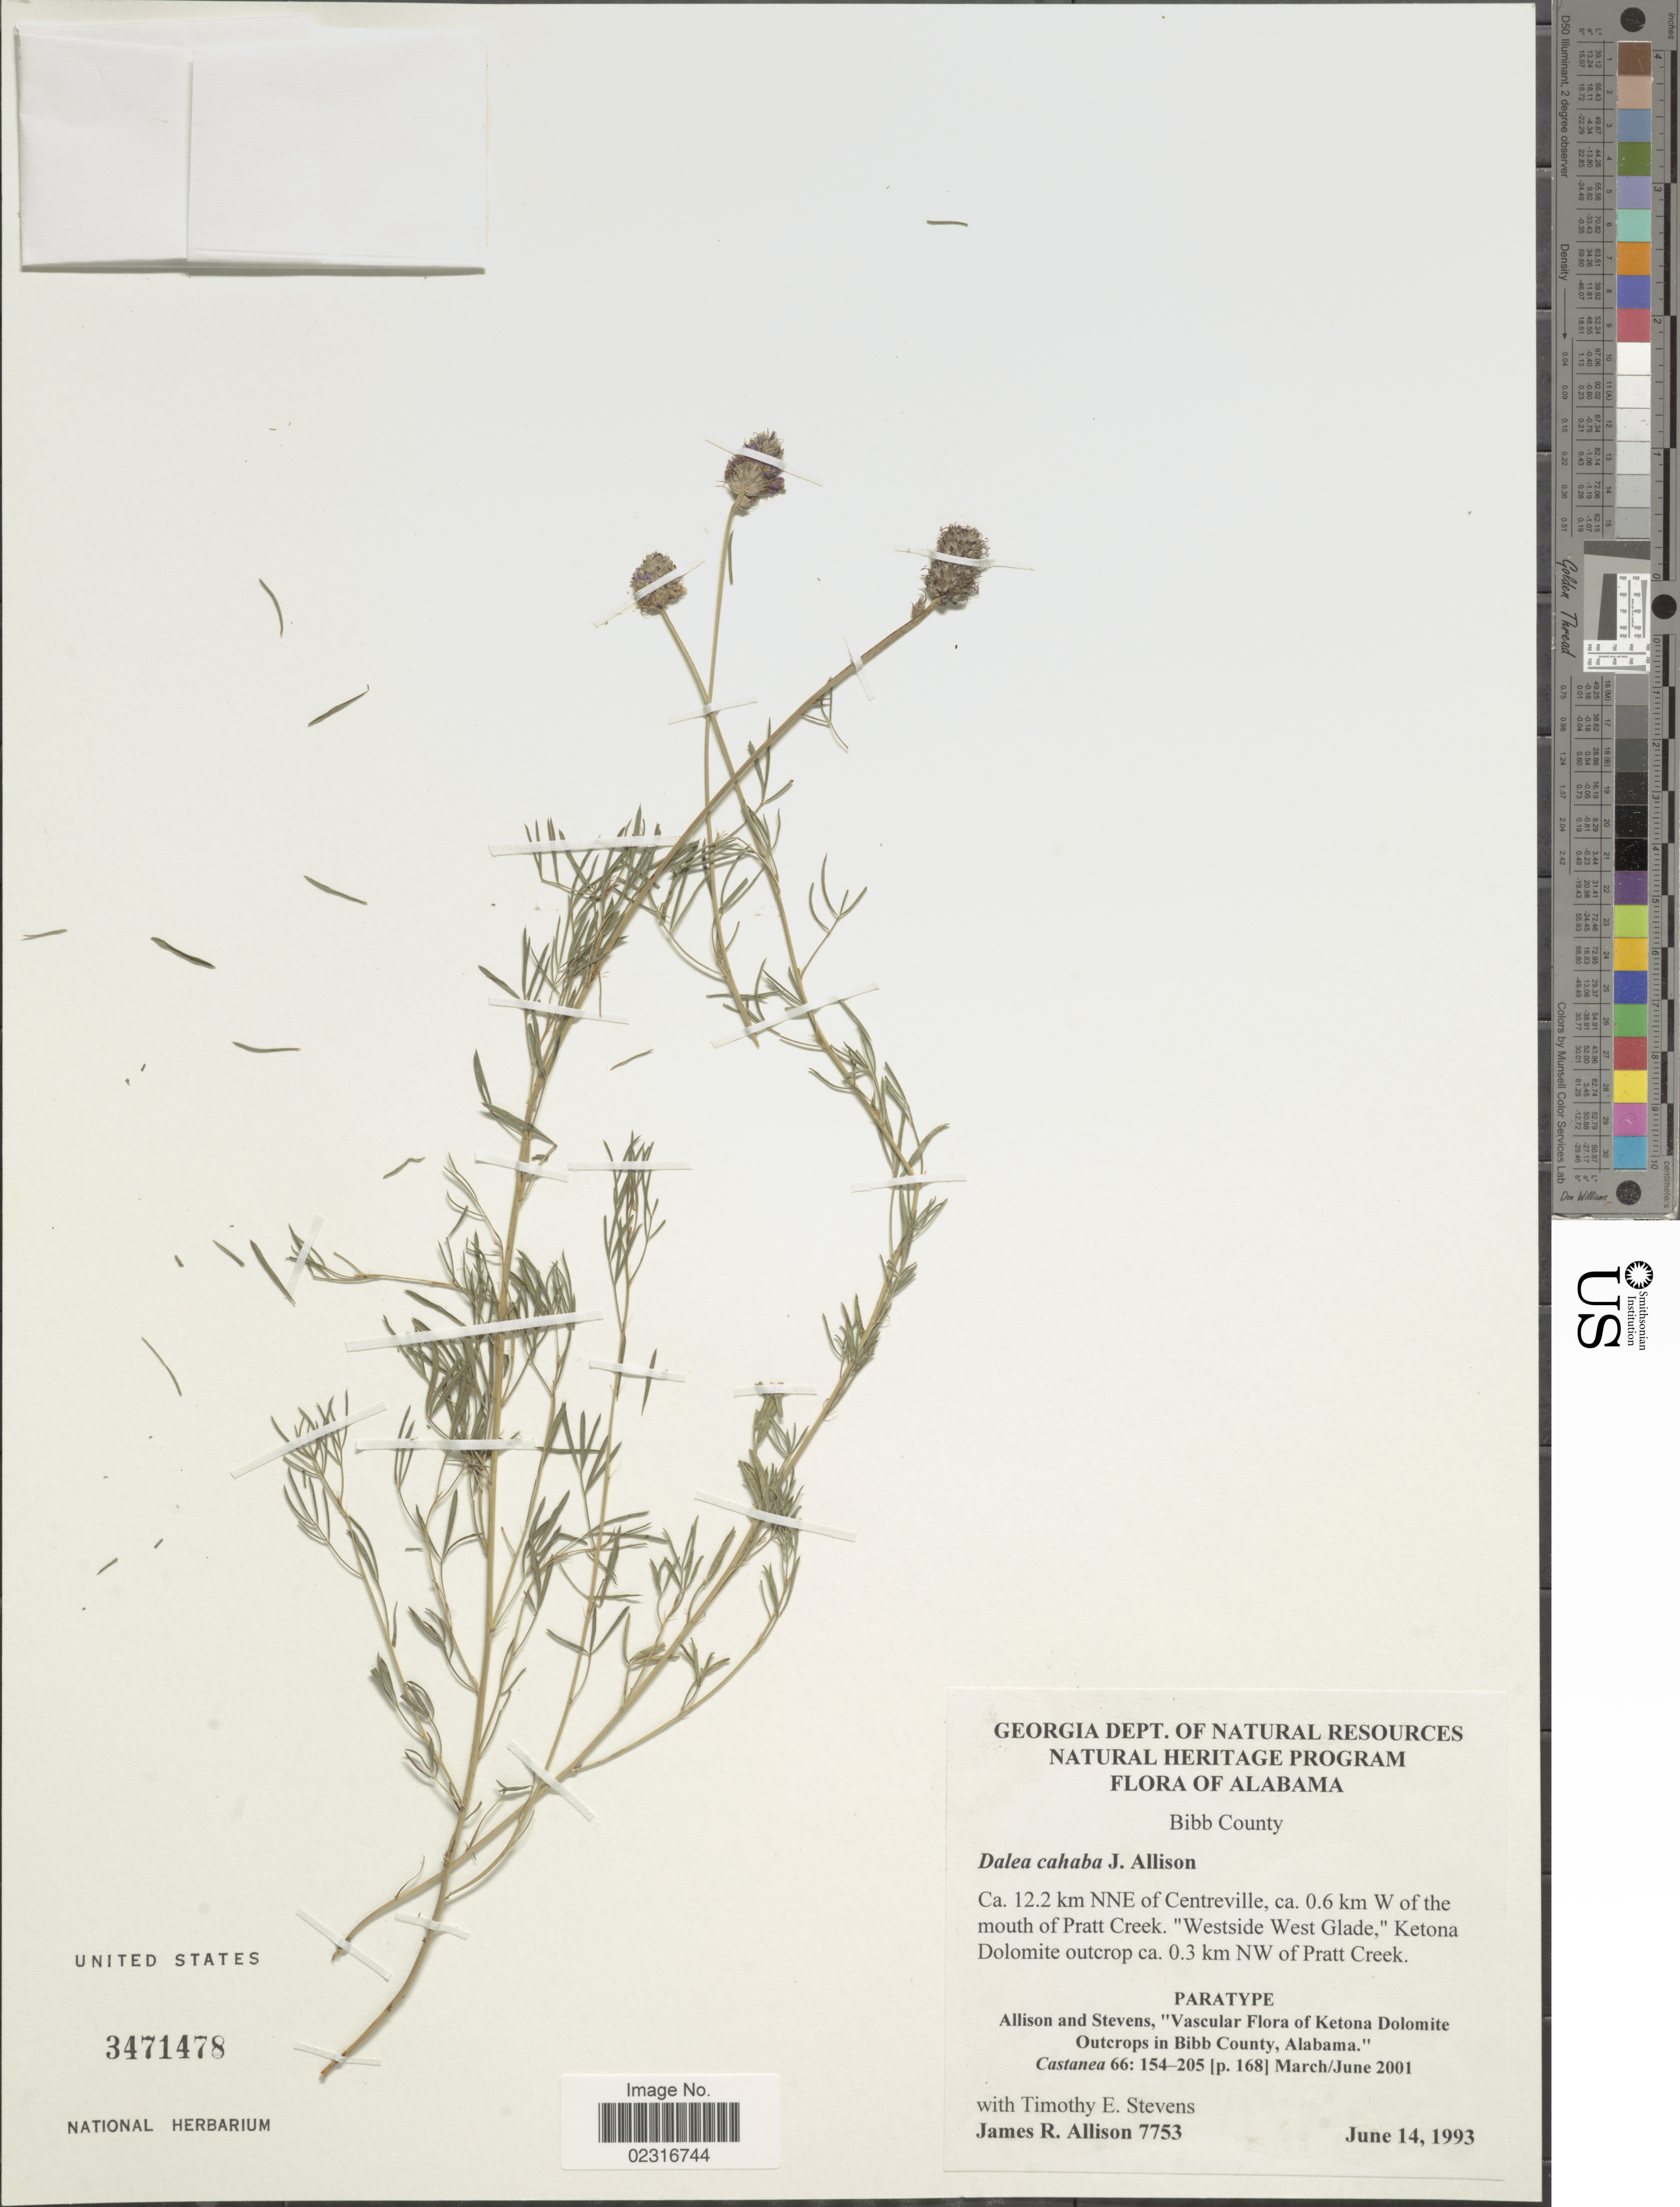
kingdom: Plantae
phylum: Tracheophyta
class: Magnoliopsida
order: Fabales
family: Fabaceae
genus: Dalea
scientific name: Dalea cahaba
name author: J.R. Allison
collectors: J. R. Allison & T. Stevens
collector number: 7753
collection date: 1993-06-14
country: United States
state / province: Alabama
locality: Bibb County. Ca. 12.2 km NNE of Centreville, ca. 0.6 km W of the mouth of Pratt Creek. "Westside West Glade,"Ketona Dolomite outcrop ca. 0.3 km NW of Pratt Creek.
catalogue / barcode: US 3471478